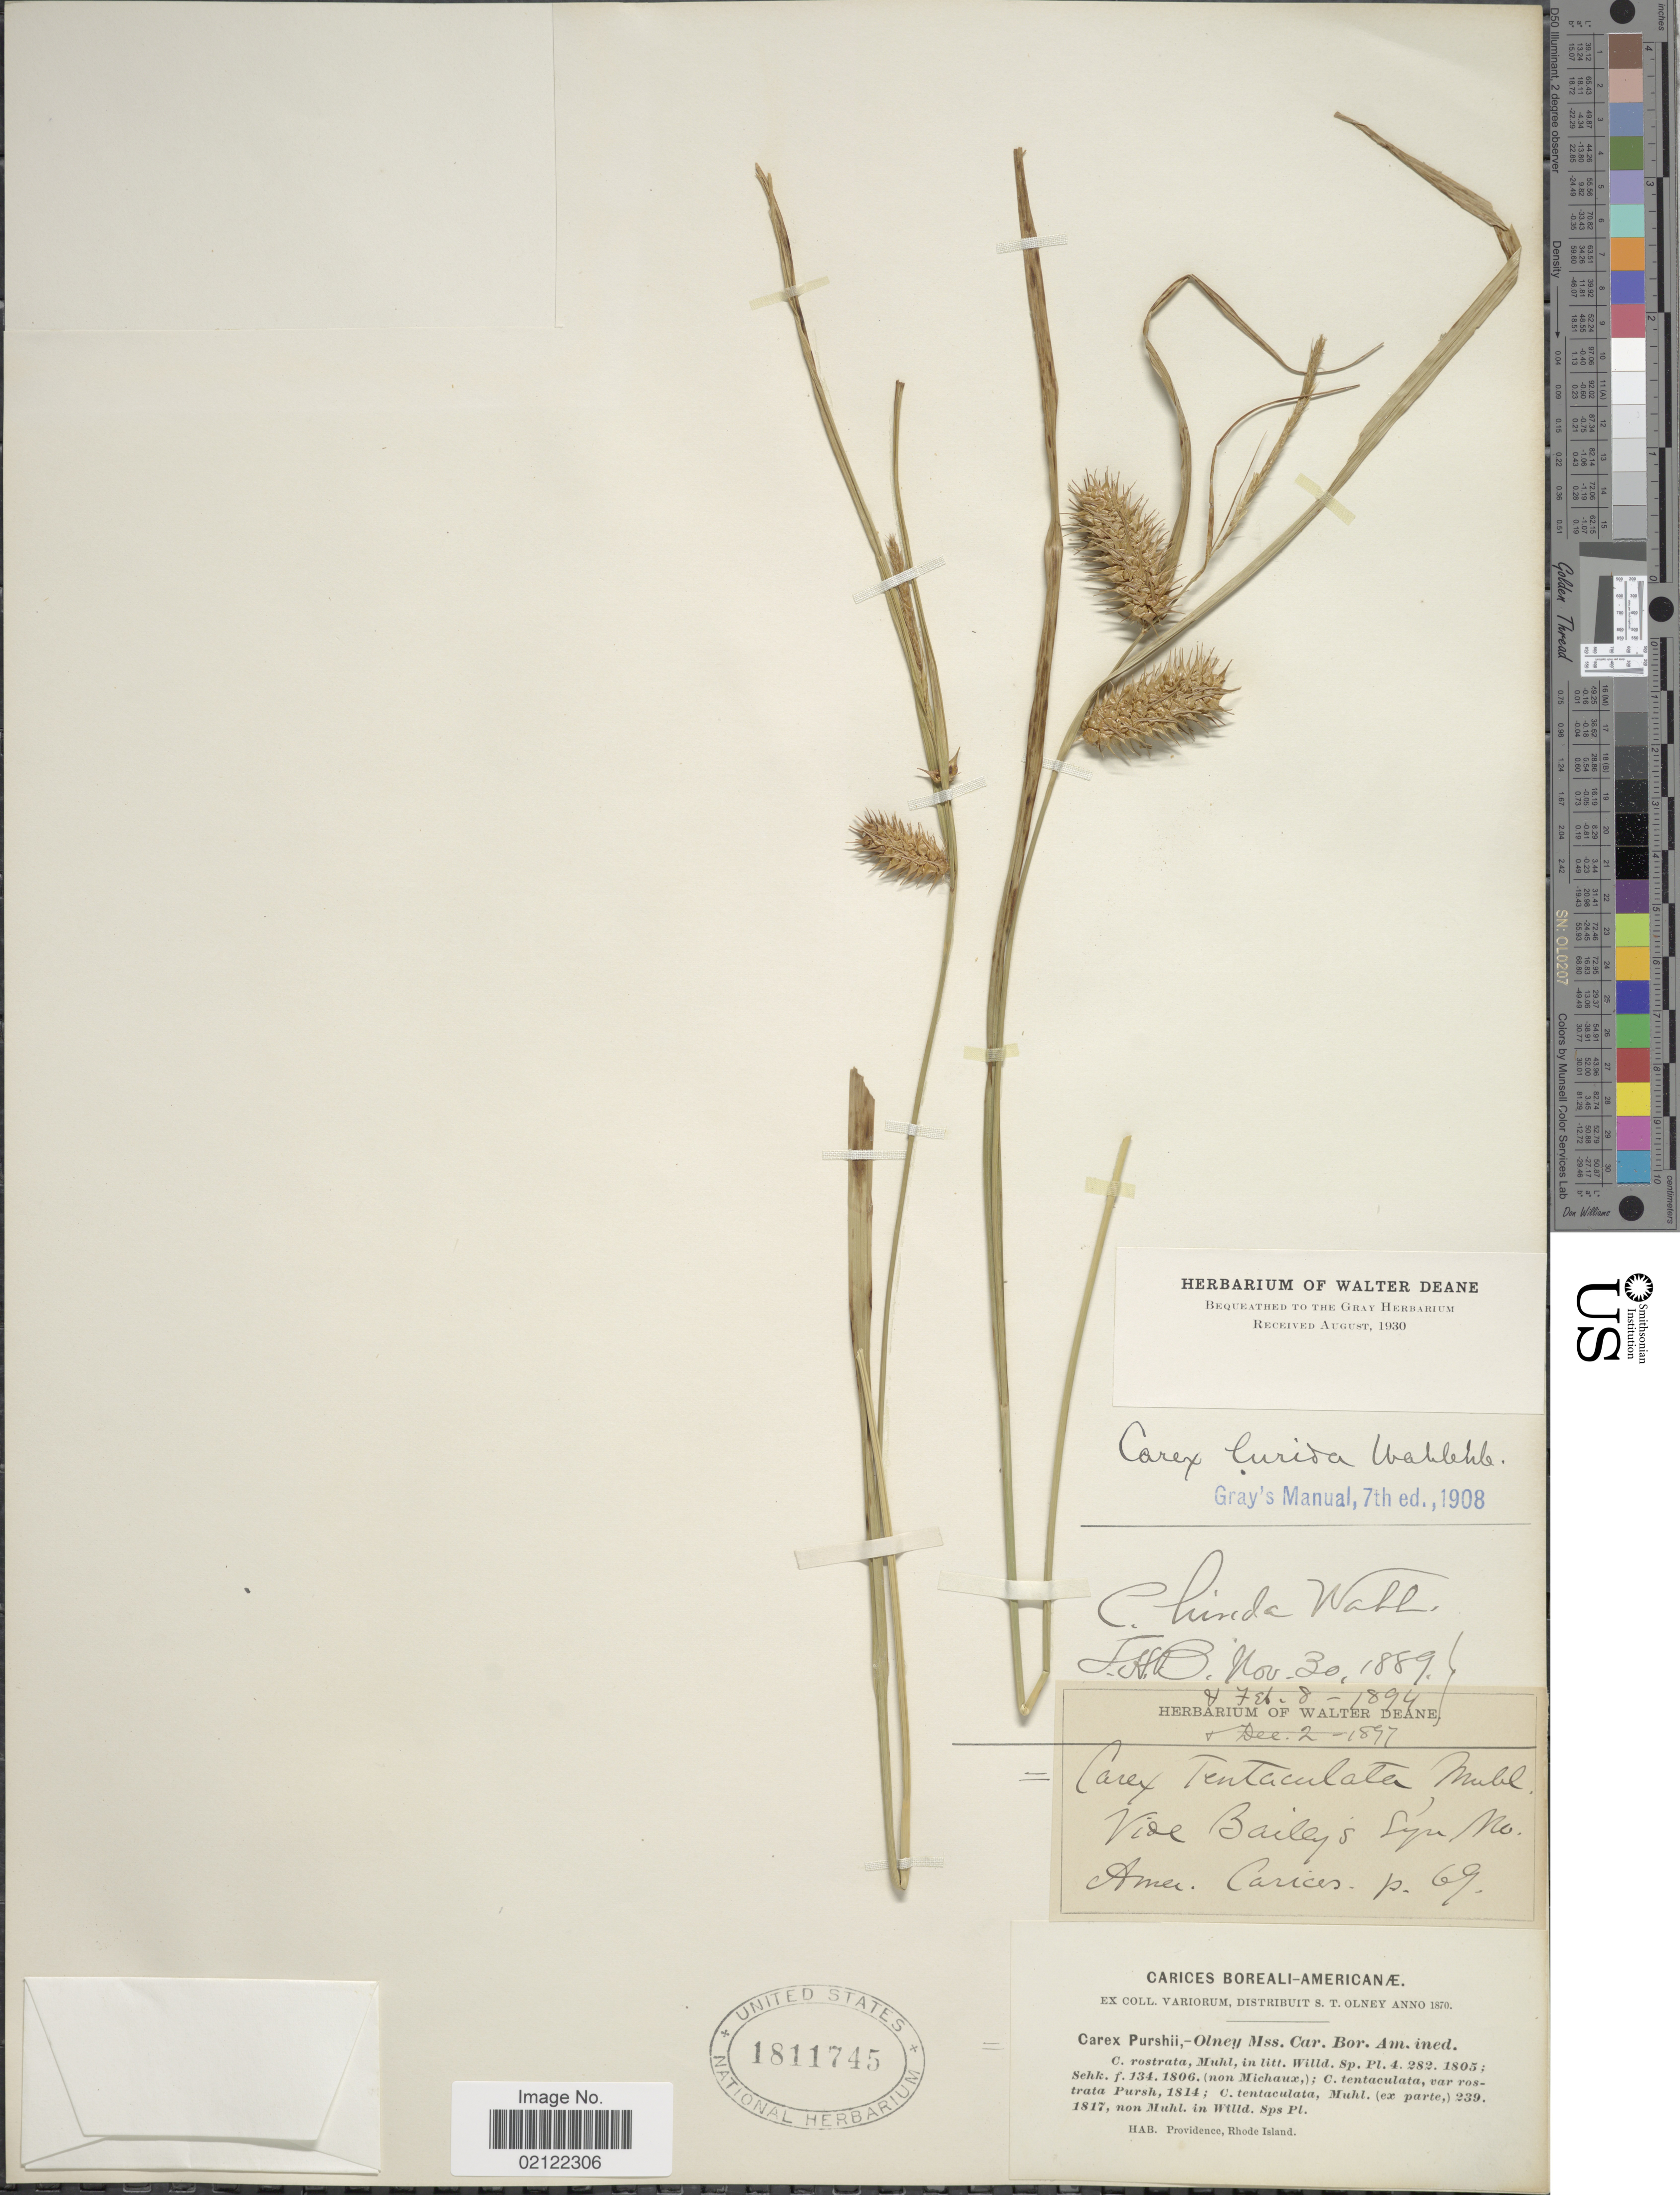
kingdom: Plantae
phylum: Tracheophyta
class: Liliopsida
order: Poales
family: Cyperaceae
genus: Carex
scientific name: Carex lurida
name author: Wahlenb.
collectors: S. Olney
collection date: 1889-11-30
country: United States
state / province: Rhode Island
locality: Providence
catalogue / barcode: US 1811745